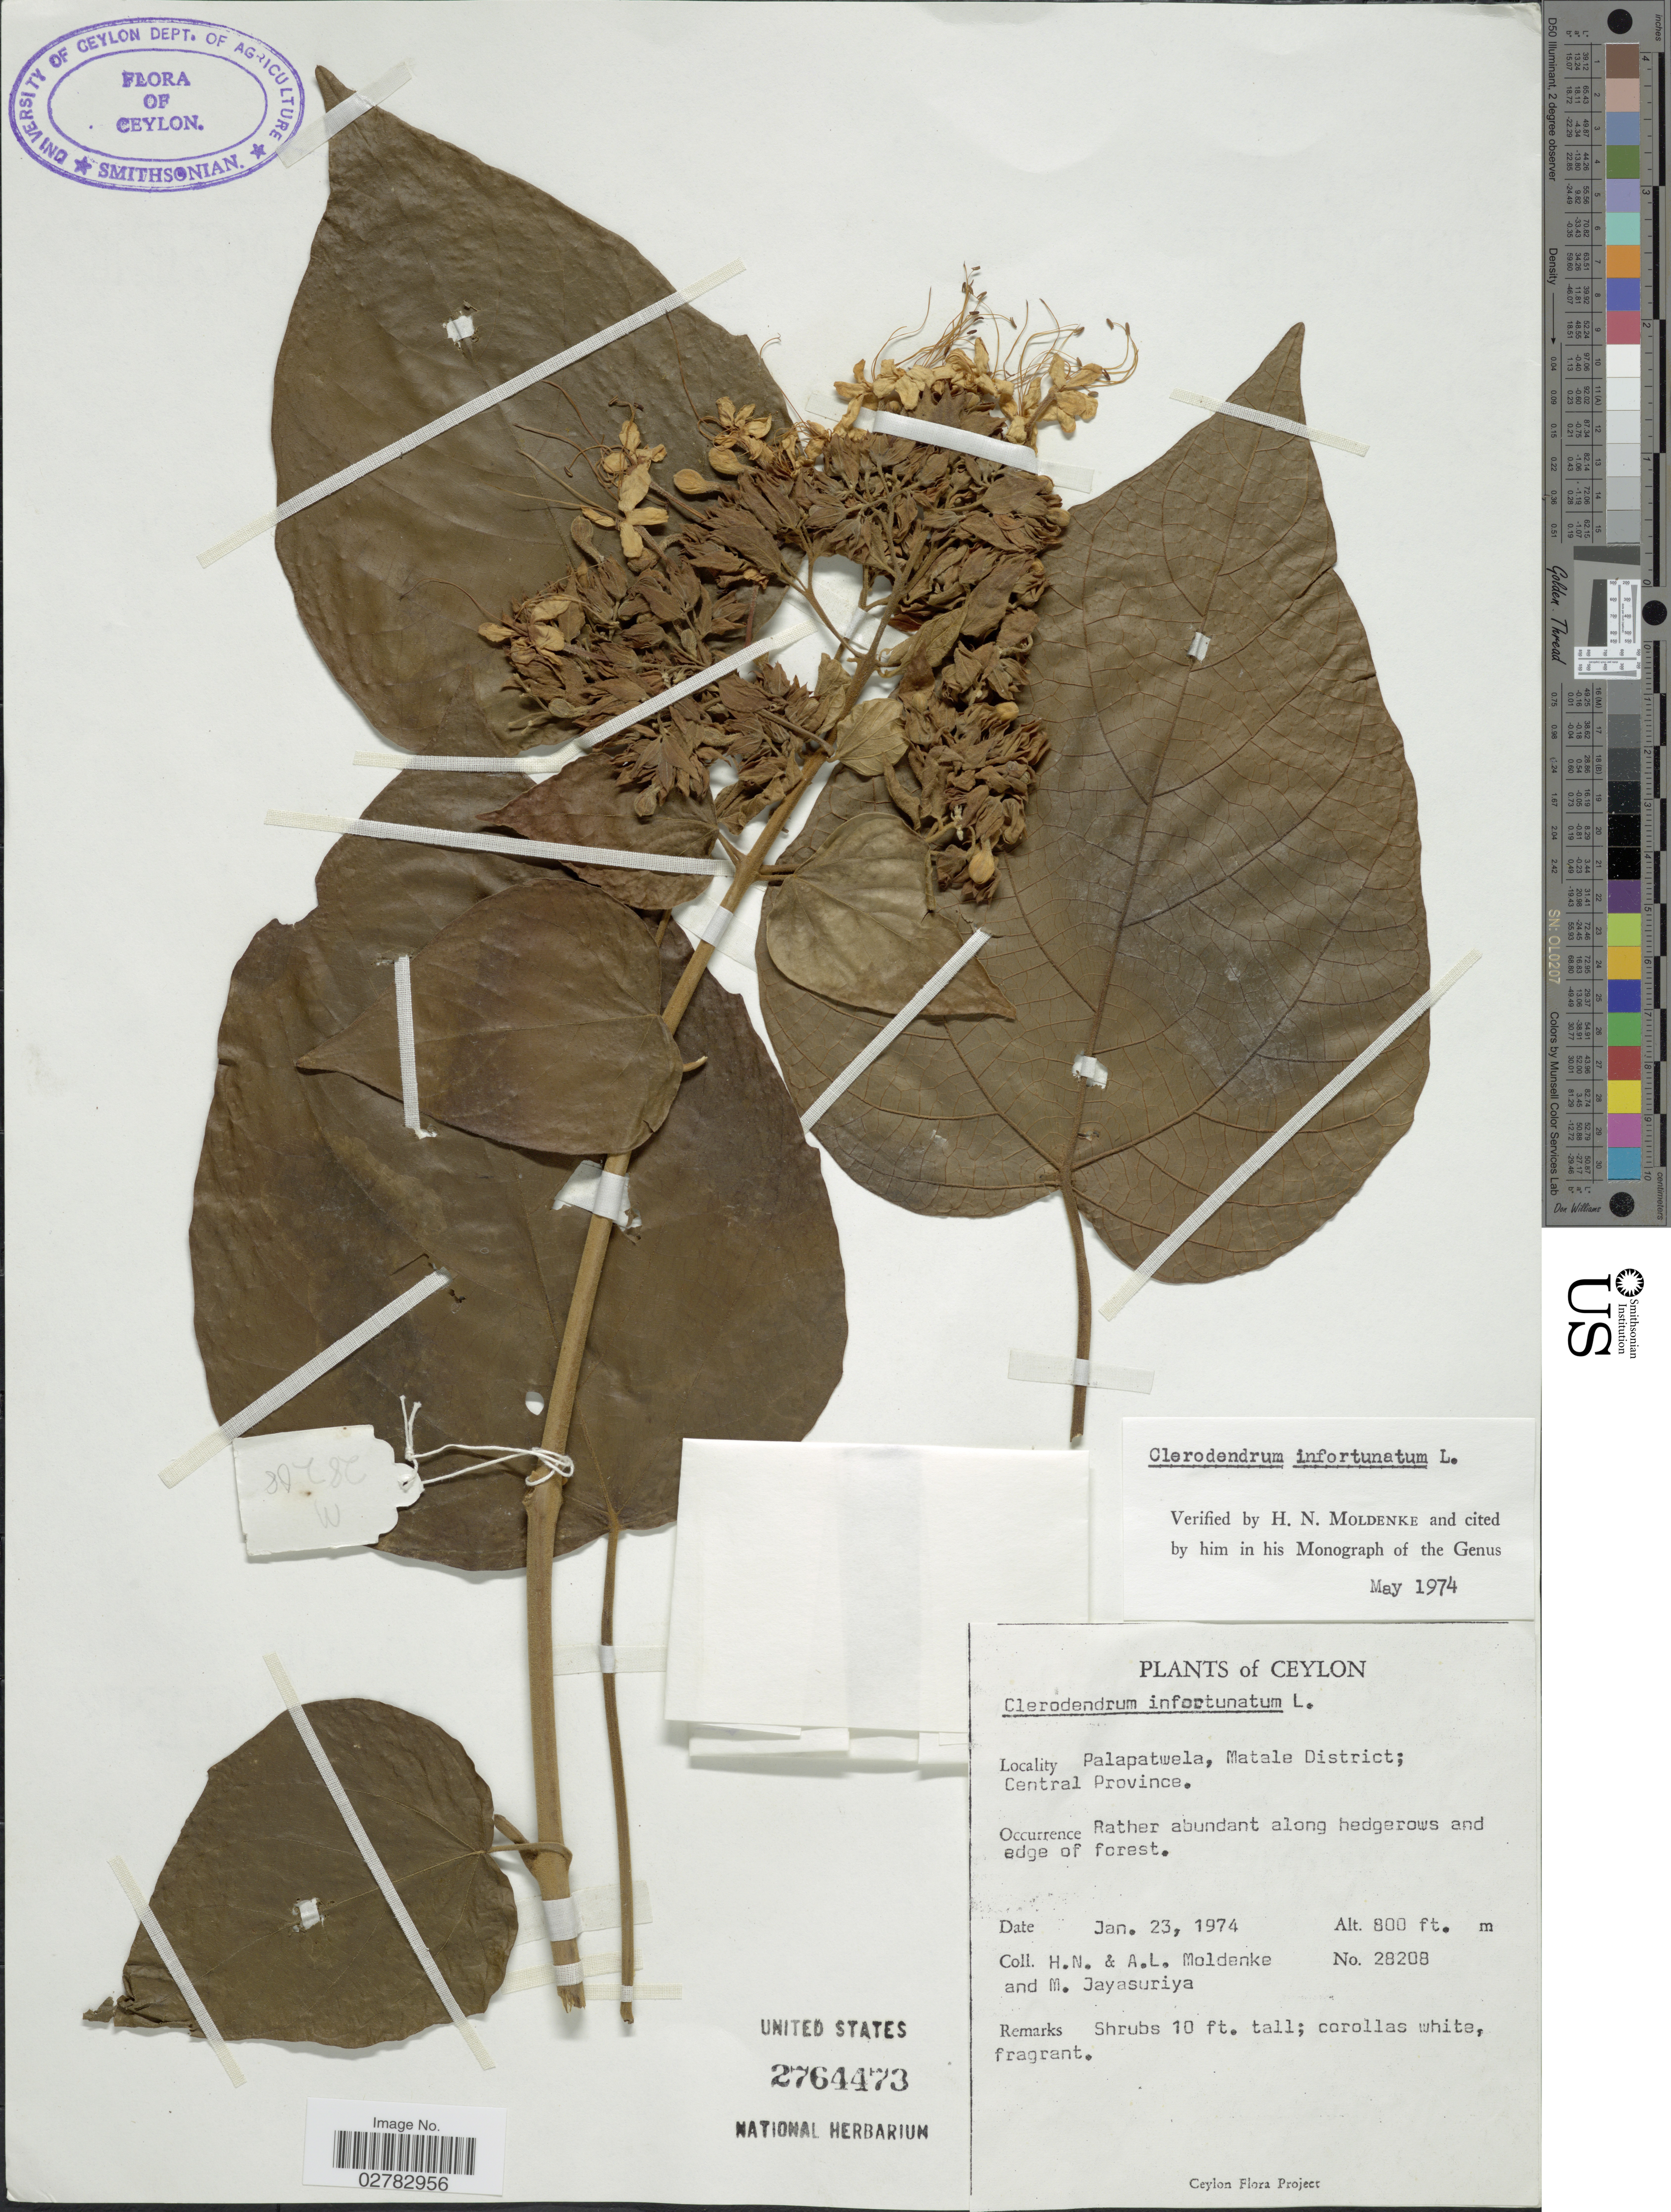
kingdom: Plantae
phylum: Tracheophyta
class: Magnoliopsida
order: Lamiales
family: Lamiaceae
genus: Clerodendrum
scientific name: Clerodendrum infortunatum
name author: L.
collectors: H. N. Moldenke, A. L. Moldenke & M. Jayasuriya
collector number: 28208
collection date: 1974-01-23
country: Sri Lanka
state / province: Central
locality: Ceylon. Palapatwela, Matale District.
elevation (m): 244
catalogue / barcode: US 2764473